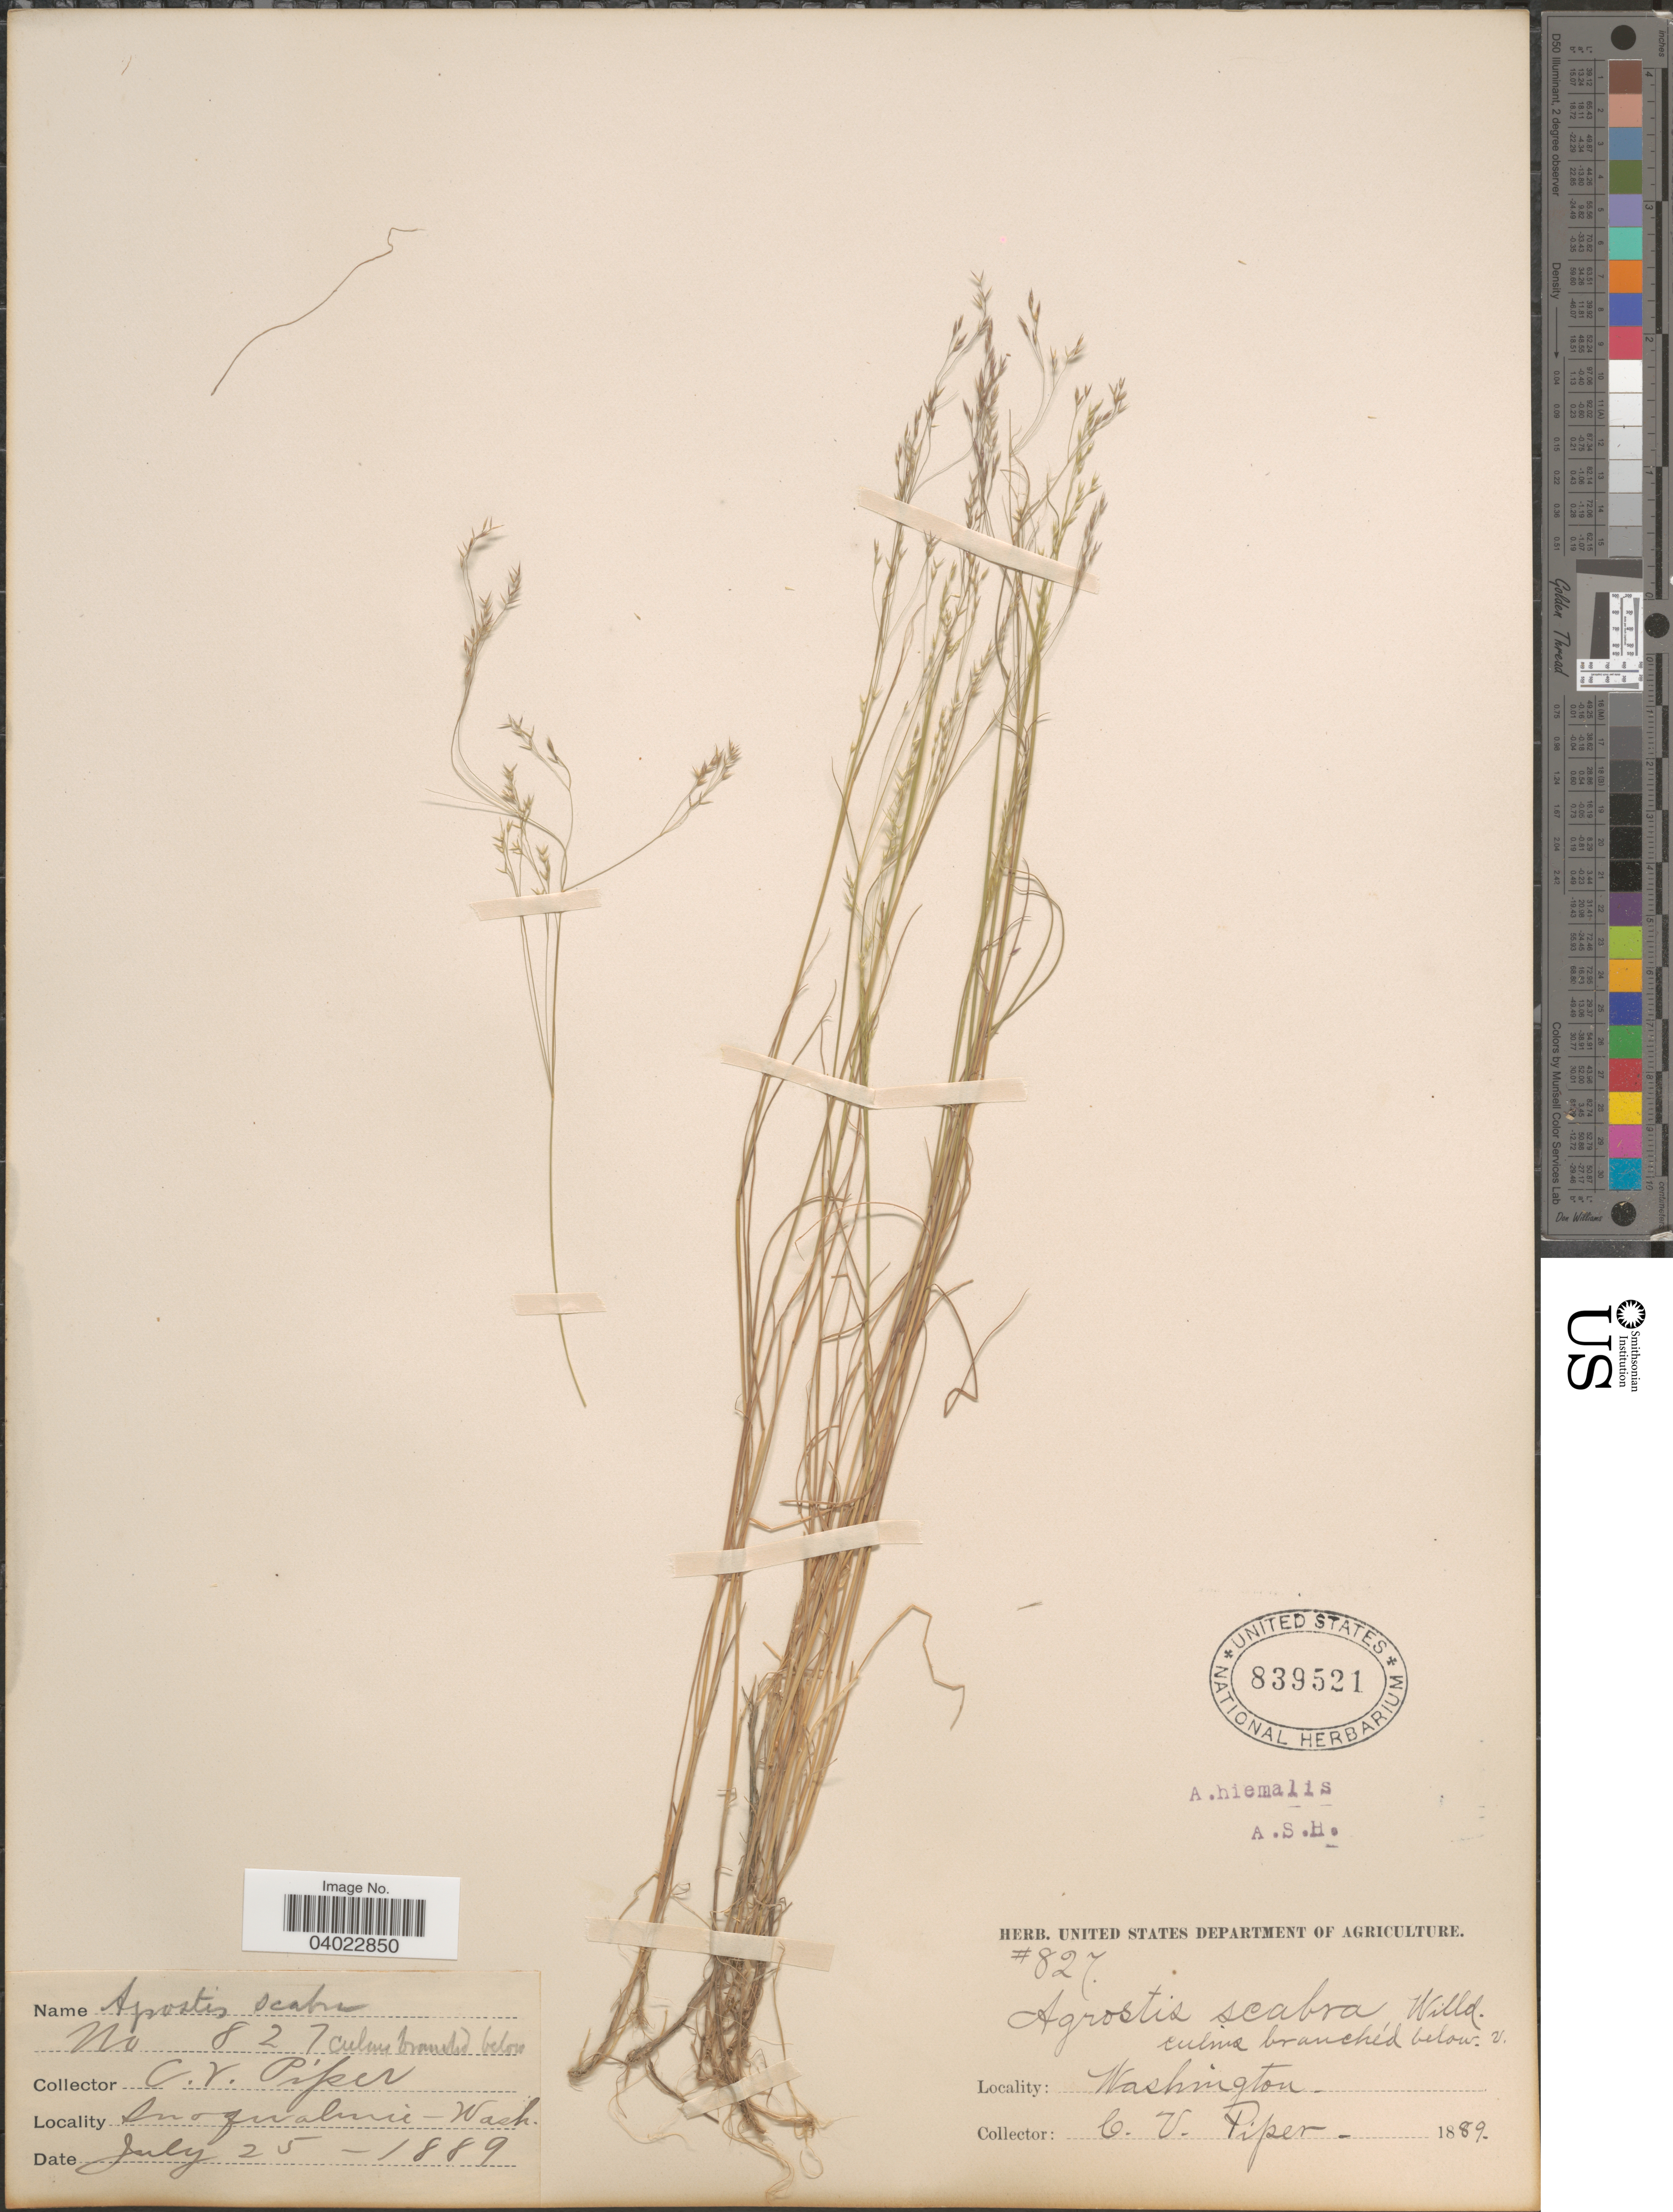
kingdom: Plantae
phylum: Tracheophyta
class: Liliopsida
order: Poales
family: Poaceae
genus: Agrostis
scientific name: Agrostis scabra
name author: Willd.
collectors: C. V. Piper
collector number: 827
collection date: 1889-07-25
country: United States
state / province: Washington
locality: Snoqualmie.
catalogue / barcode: US 839521